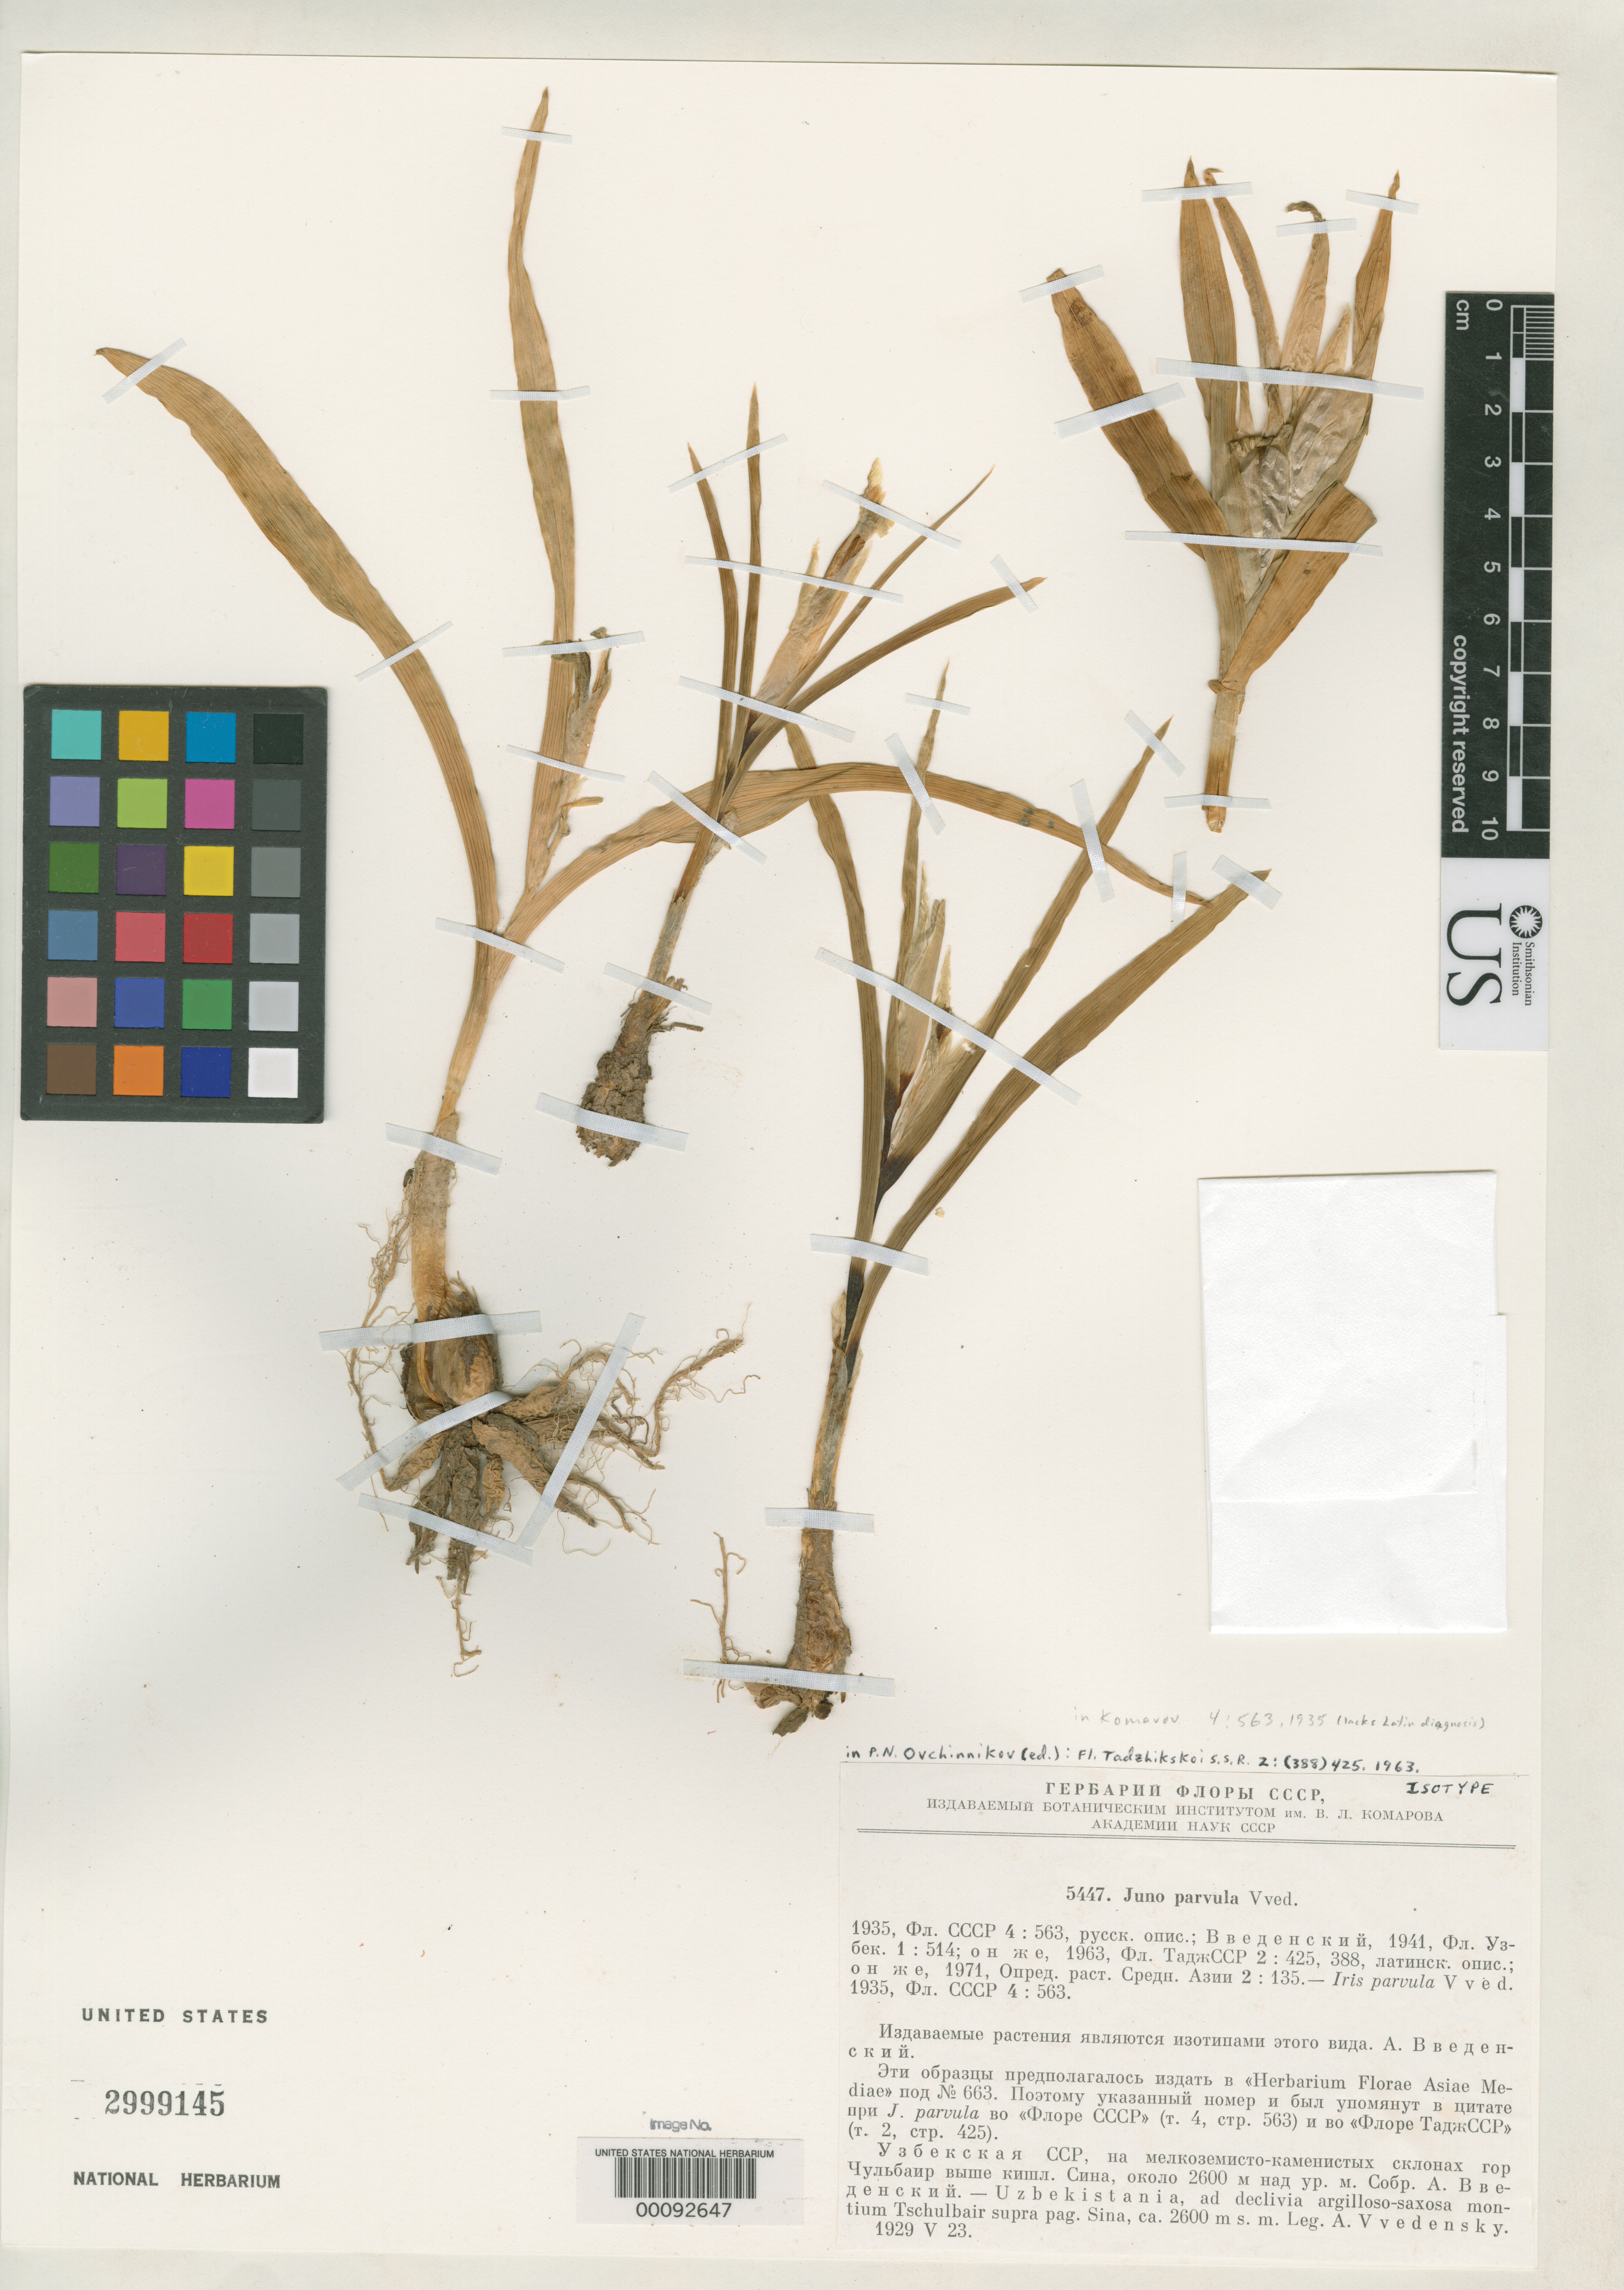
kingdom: Plantae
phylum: Tracheophyta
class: Liliopsida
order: Asparagales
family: Iridaceae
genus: Juno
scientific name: Juno parvula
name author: Vved. in Ovcz.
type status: Isotype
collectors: A. Vvedensky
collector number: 5447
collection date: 1929-05-23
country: Uzbekistan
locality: Ad declivia argilloso-saxosa montium Tschulbair supra pag. Sina.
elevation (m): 2600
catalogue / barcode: US 2999145